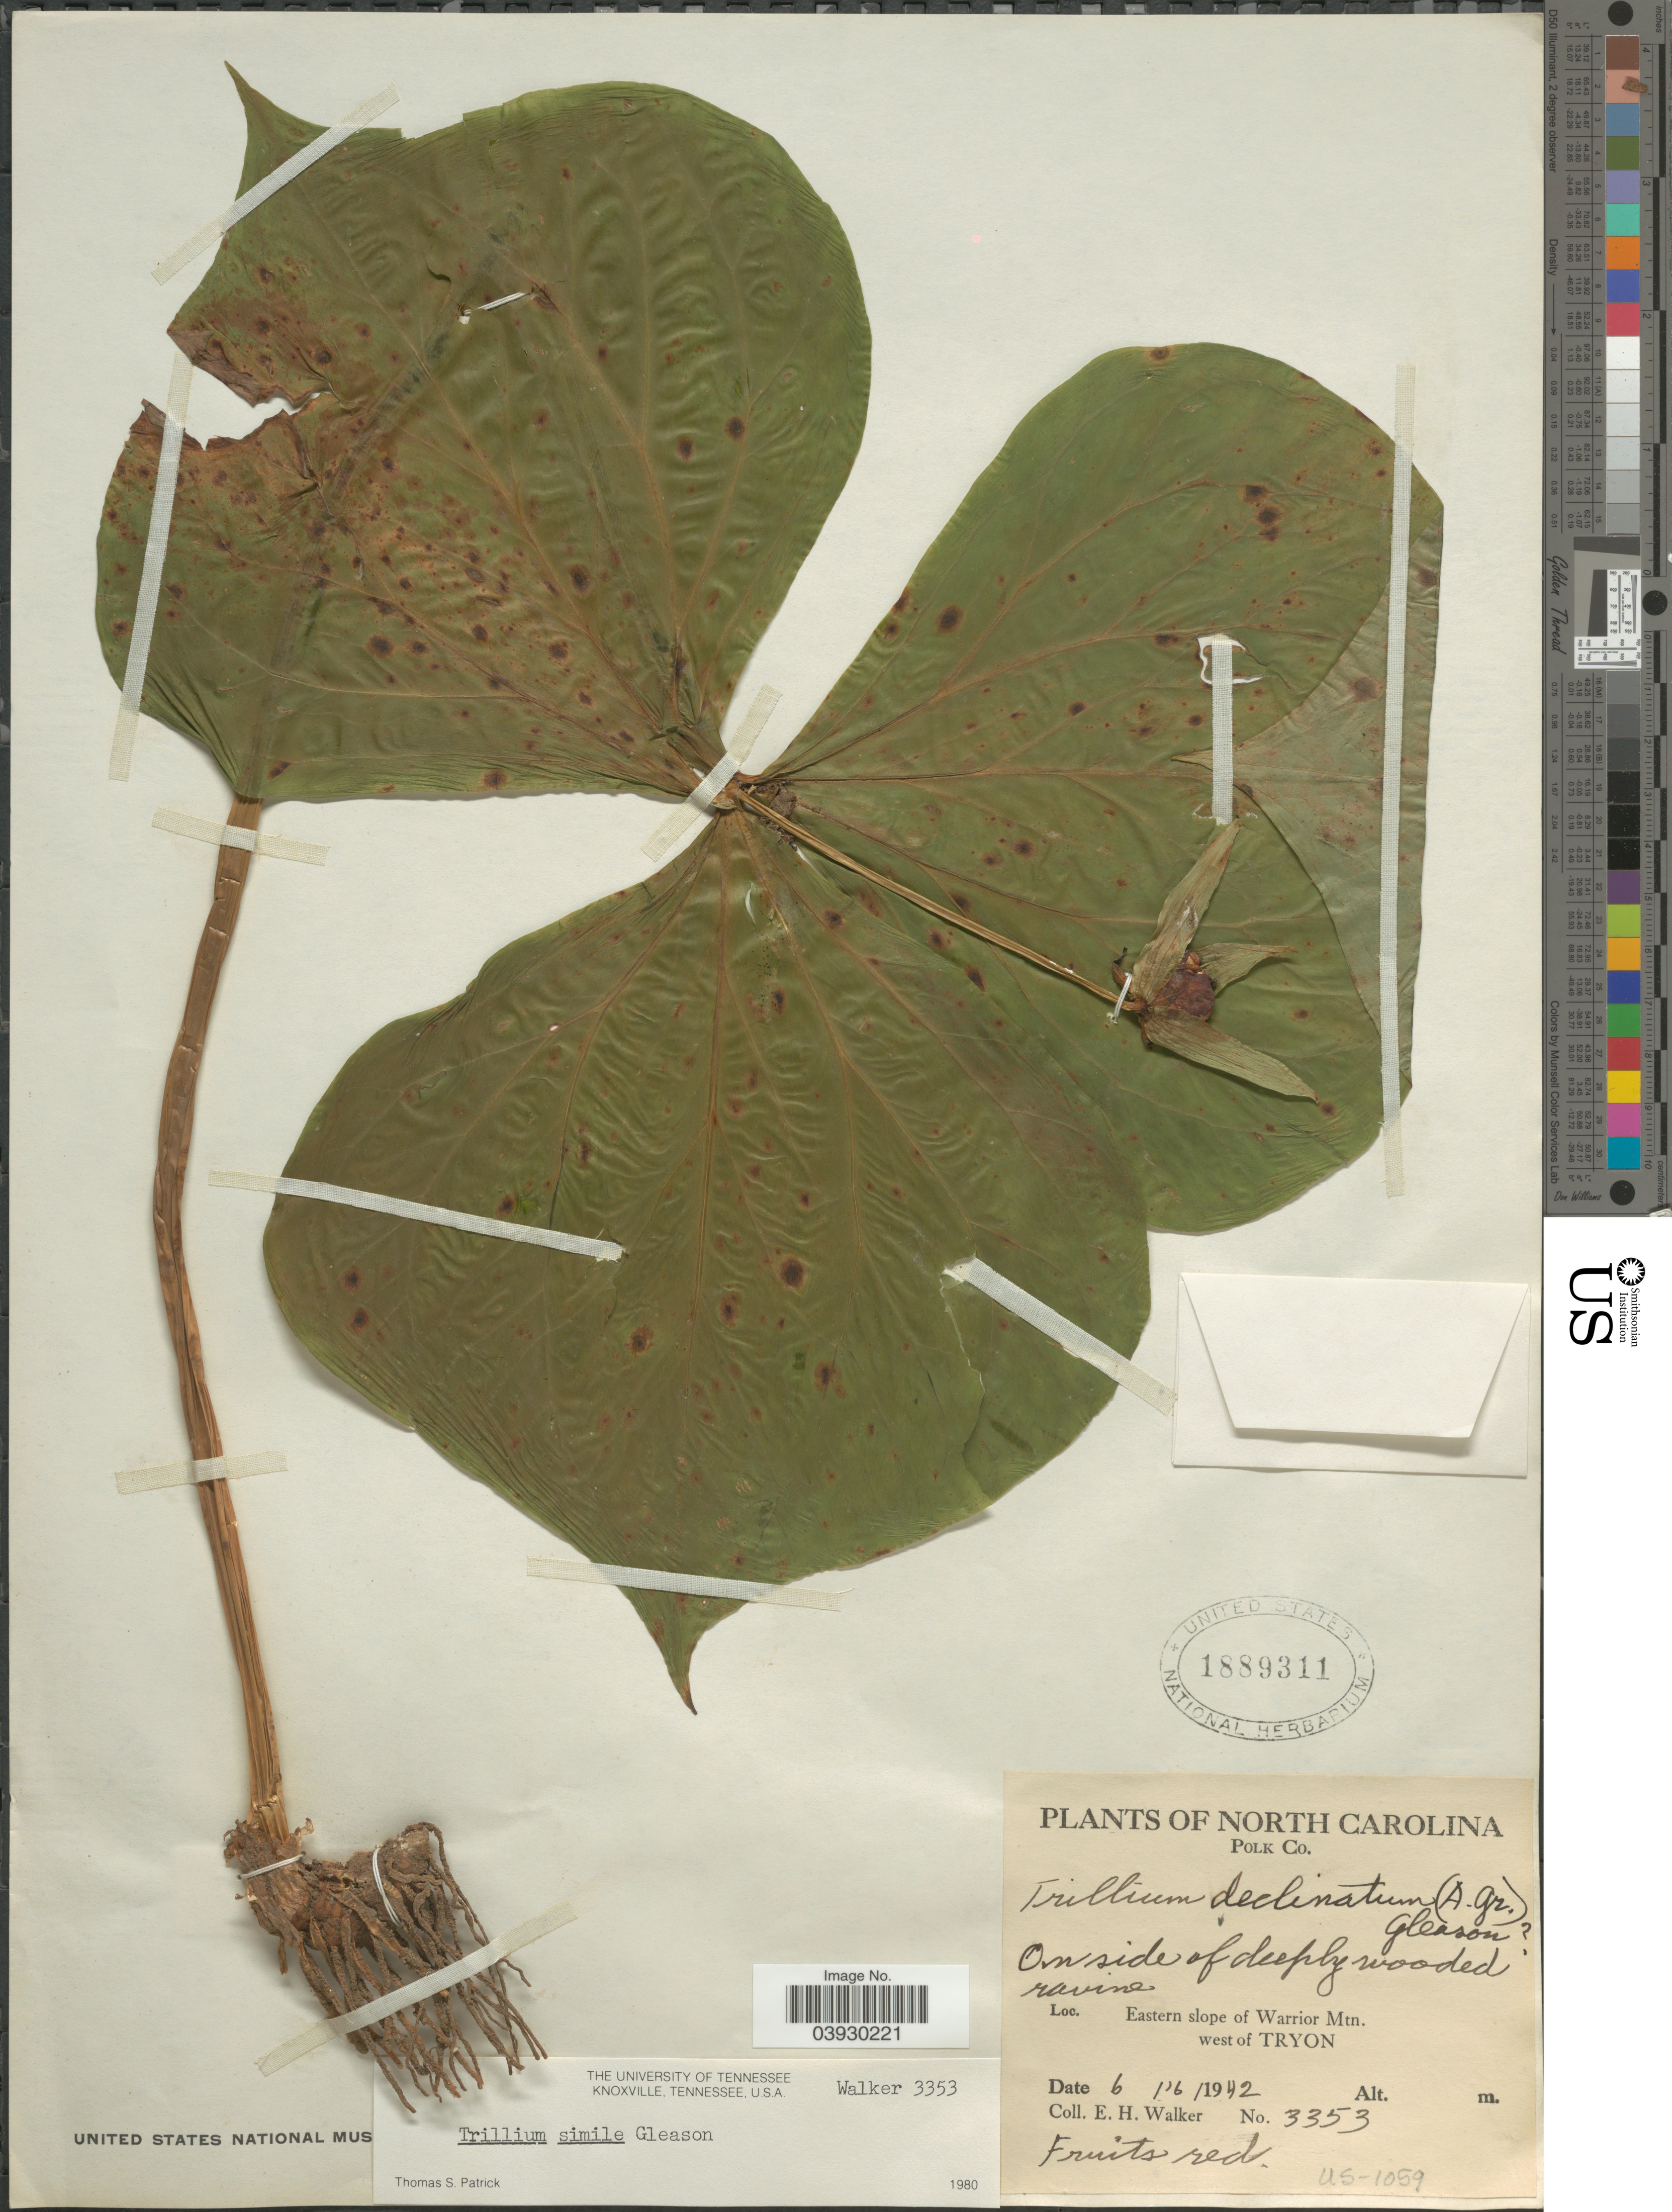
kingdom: Plantae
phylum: Tracheophyta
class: Liliopsida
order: Liliales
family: Melanthiaceae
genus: Trillium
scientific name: Trillium simile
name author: Gleason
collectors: E. H. Walker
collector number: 3353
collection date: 1942-06-16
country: United States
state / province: North Carolina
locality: Polk Co. Eastern slope of Warrior Mtn. west of Tryon.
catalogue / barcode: US 1889311